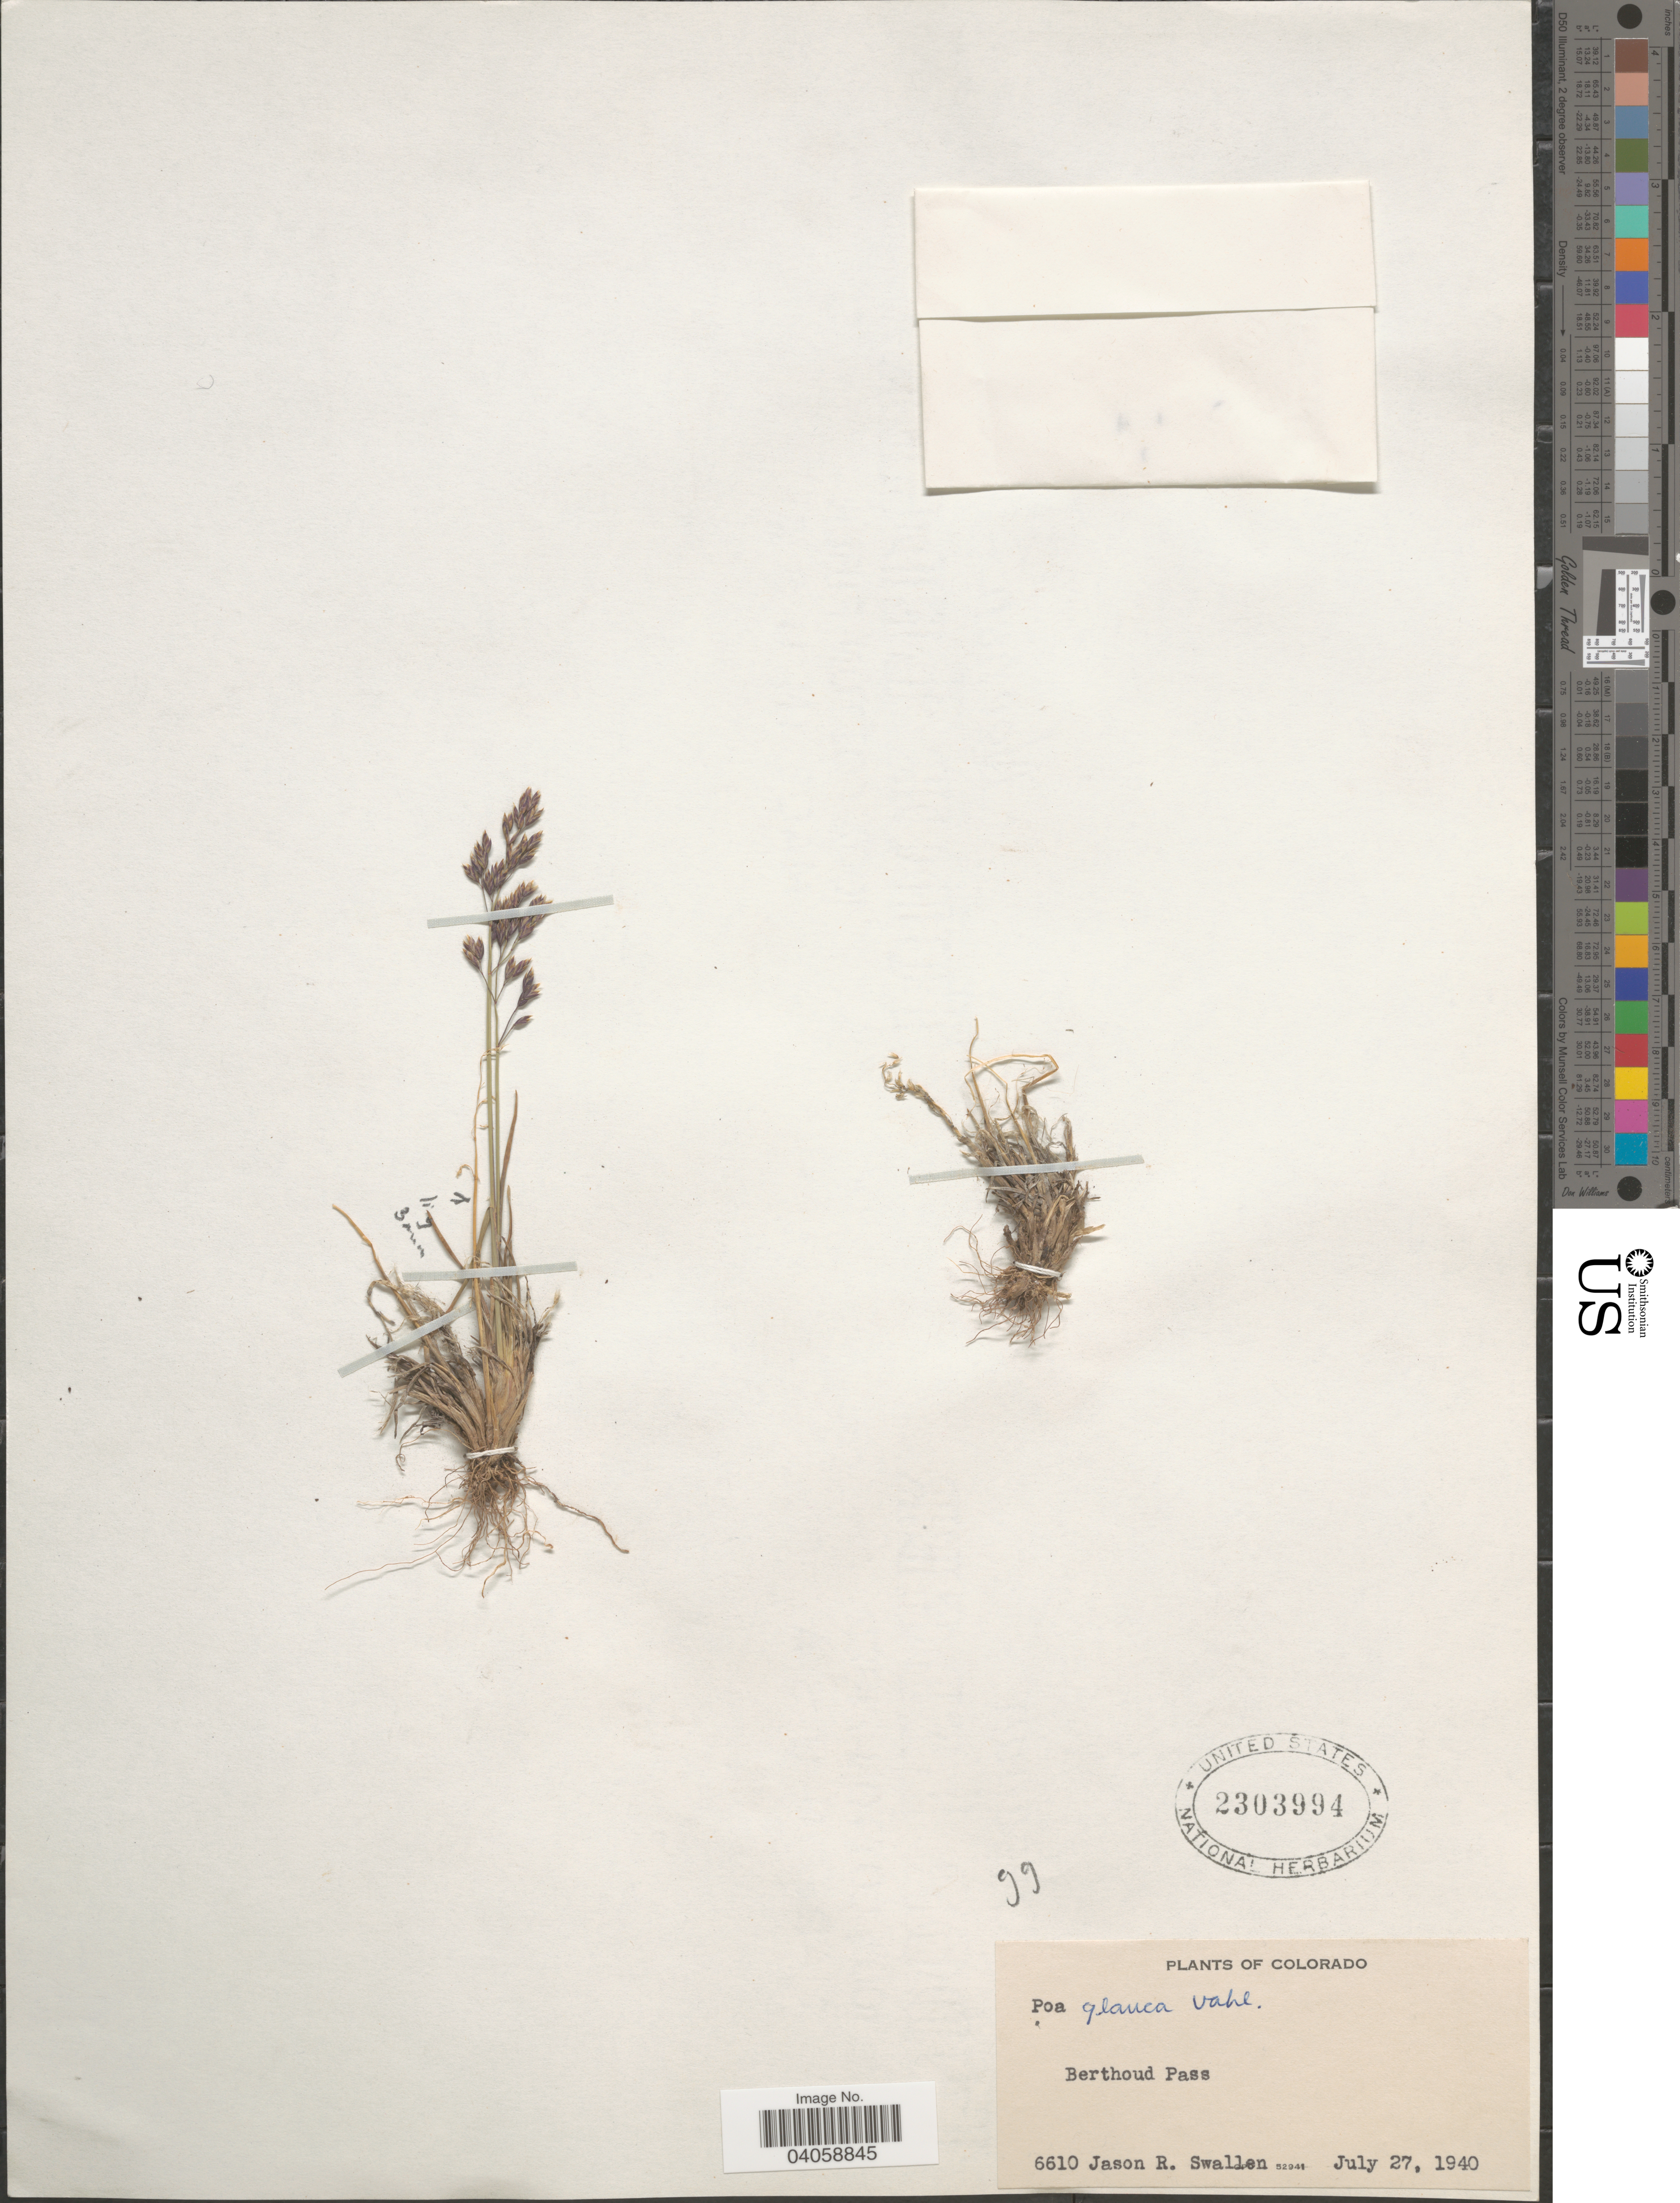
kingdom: Plantae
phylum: Tracheophyta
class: Liliopsida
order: Poales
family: Poaceae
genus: Poa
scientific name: Poa glauca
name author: Vahl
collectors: J. R. Swallen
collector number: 6610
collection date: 1940-07-27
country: United States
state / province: Colorado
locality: Berthoud Pass.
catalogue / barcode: US 2303994